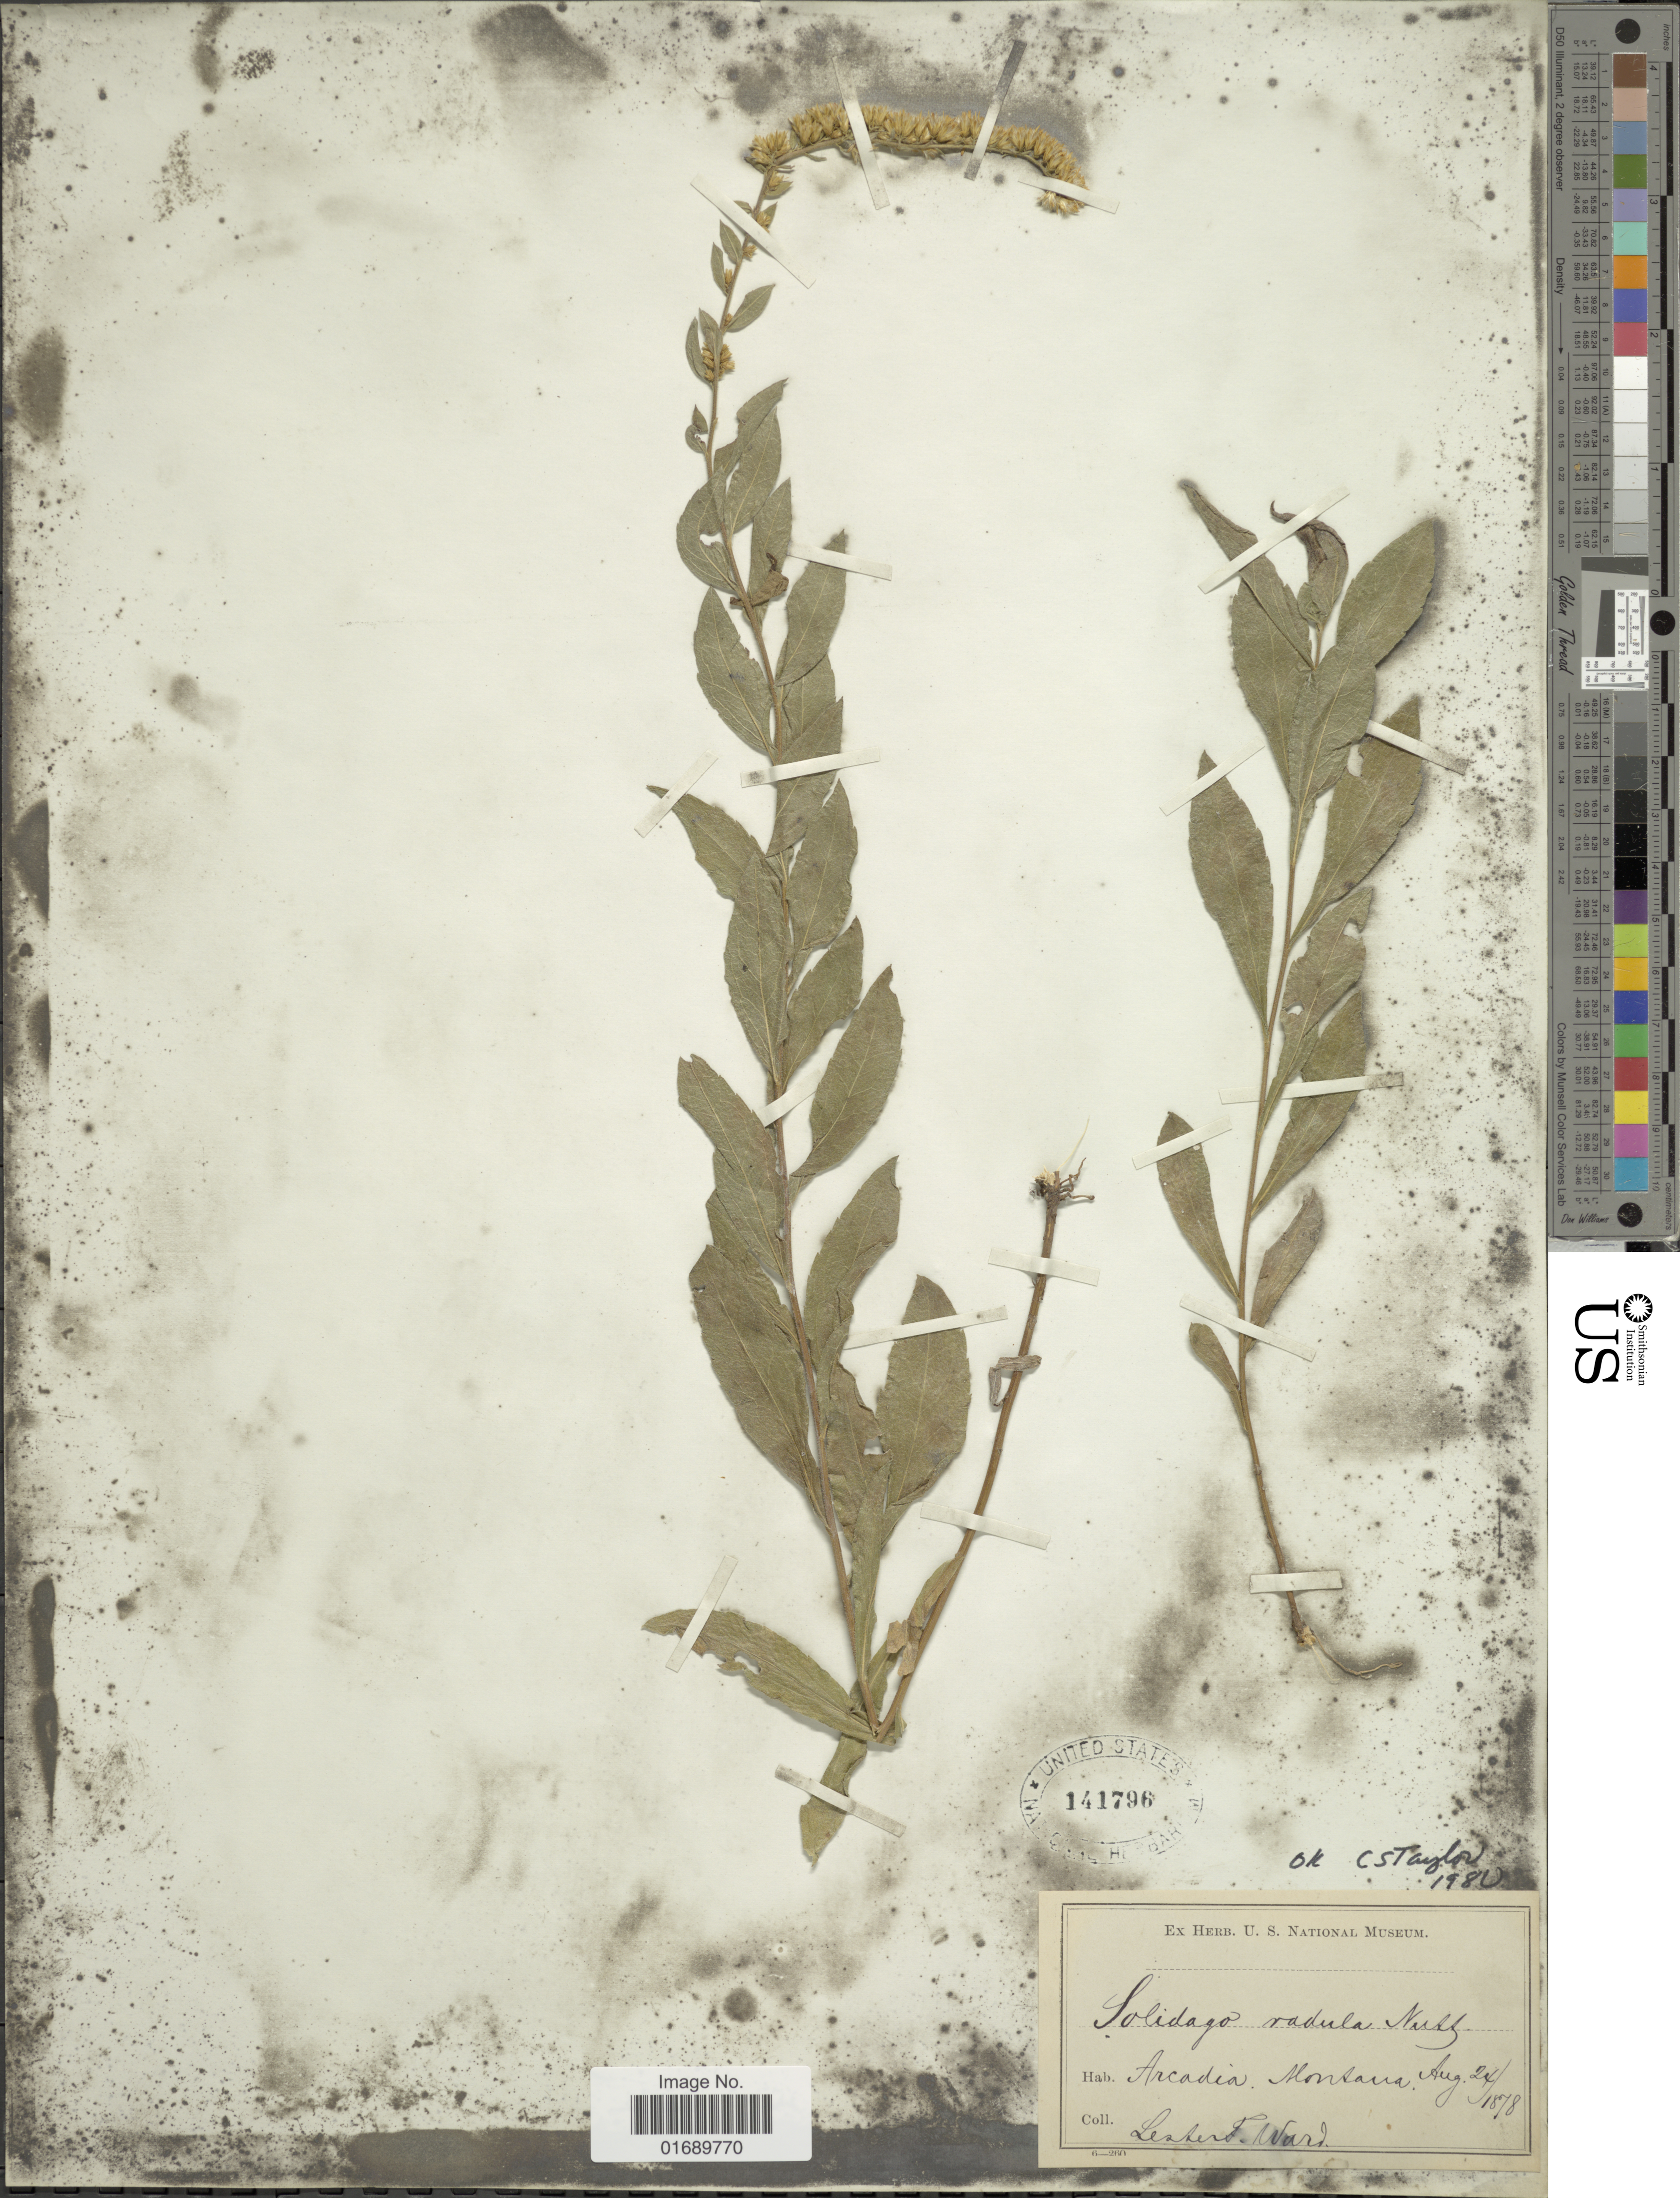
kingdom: Plantae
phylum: Tracheophyta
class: Magnoliopsida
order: Asterales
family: Asteraceae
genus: Solidago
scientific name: Solidago radula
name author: Nutt.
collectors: L. F. Ward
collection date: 1878-08-24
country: United States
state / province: Montana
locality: Arcadia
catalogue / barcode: US 141796